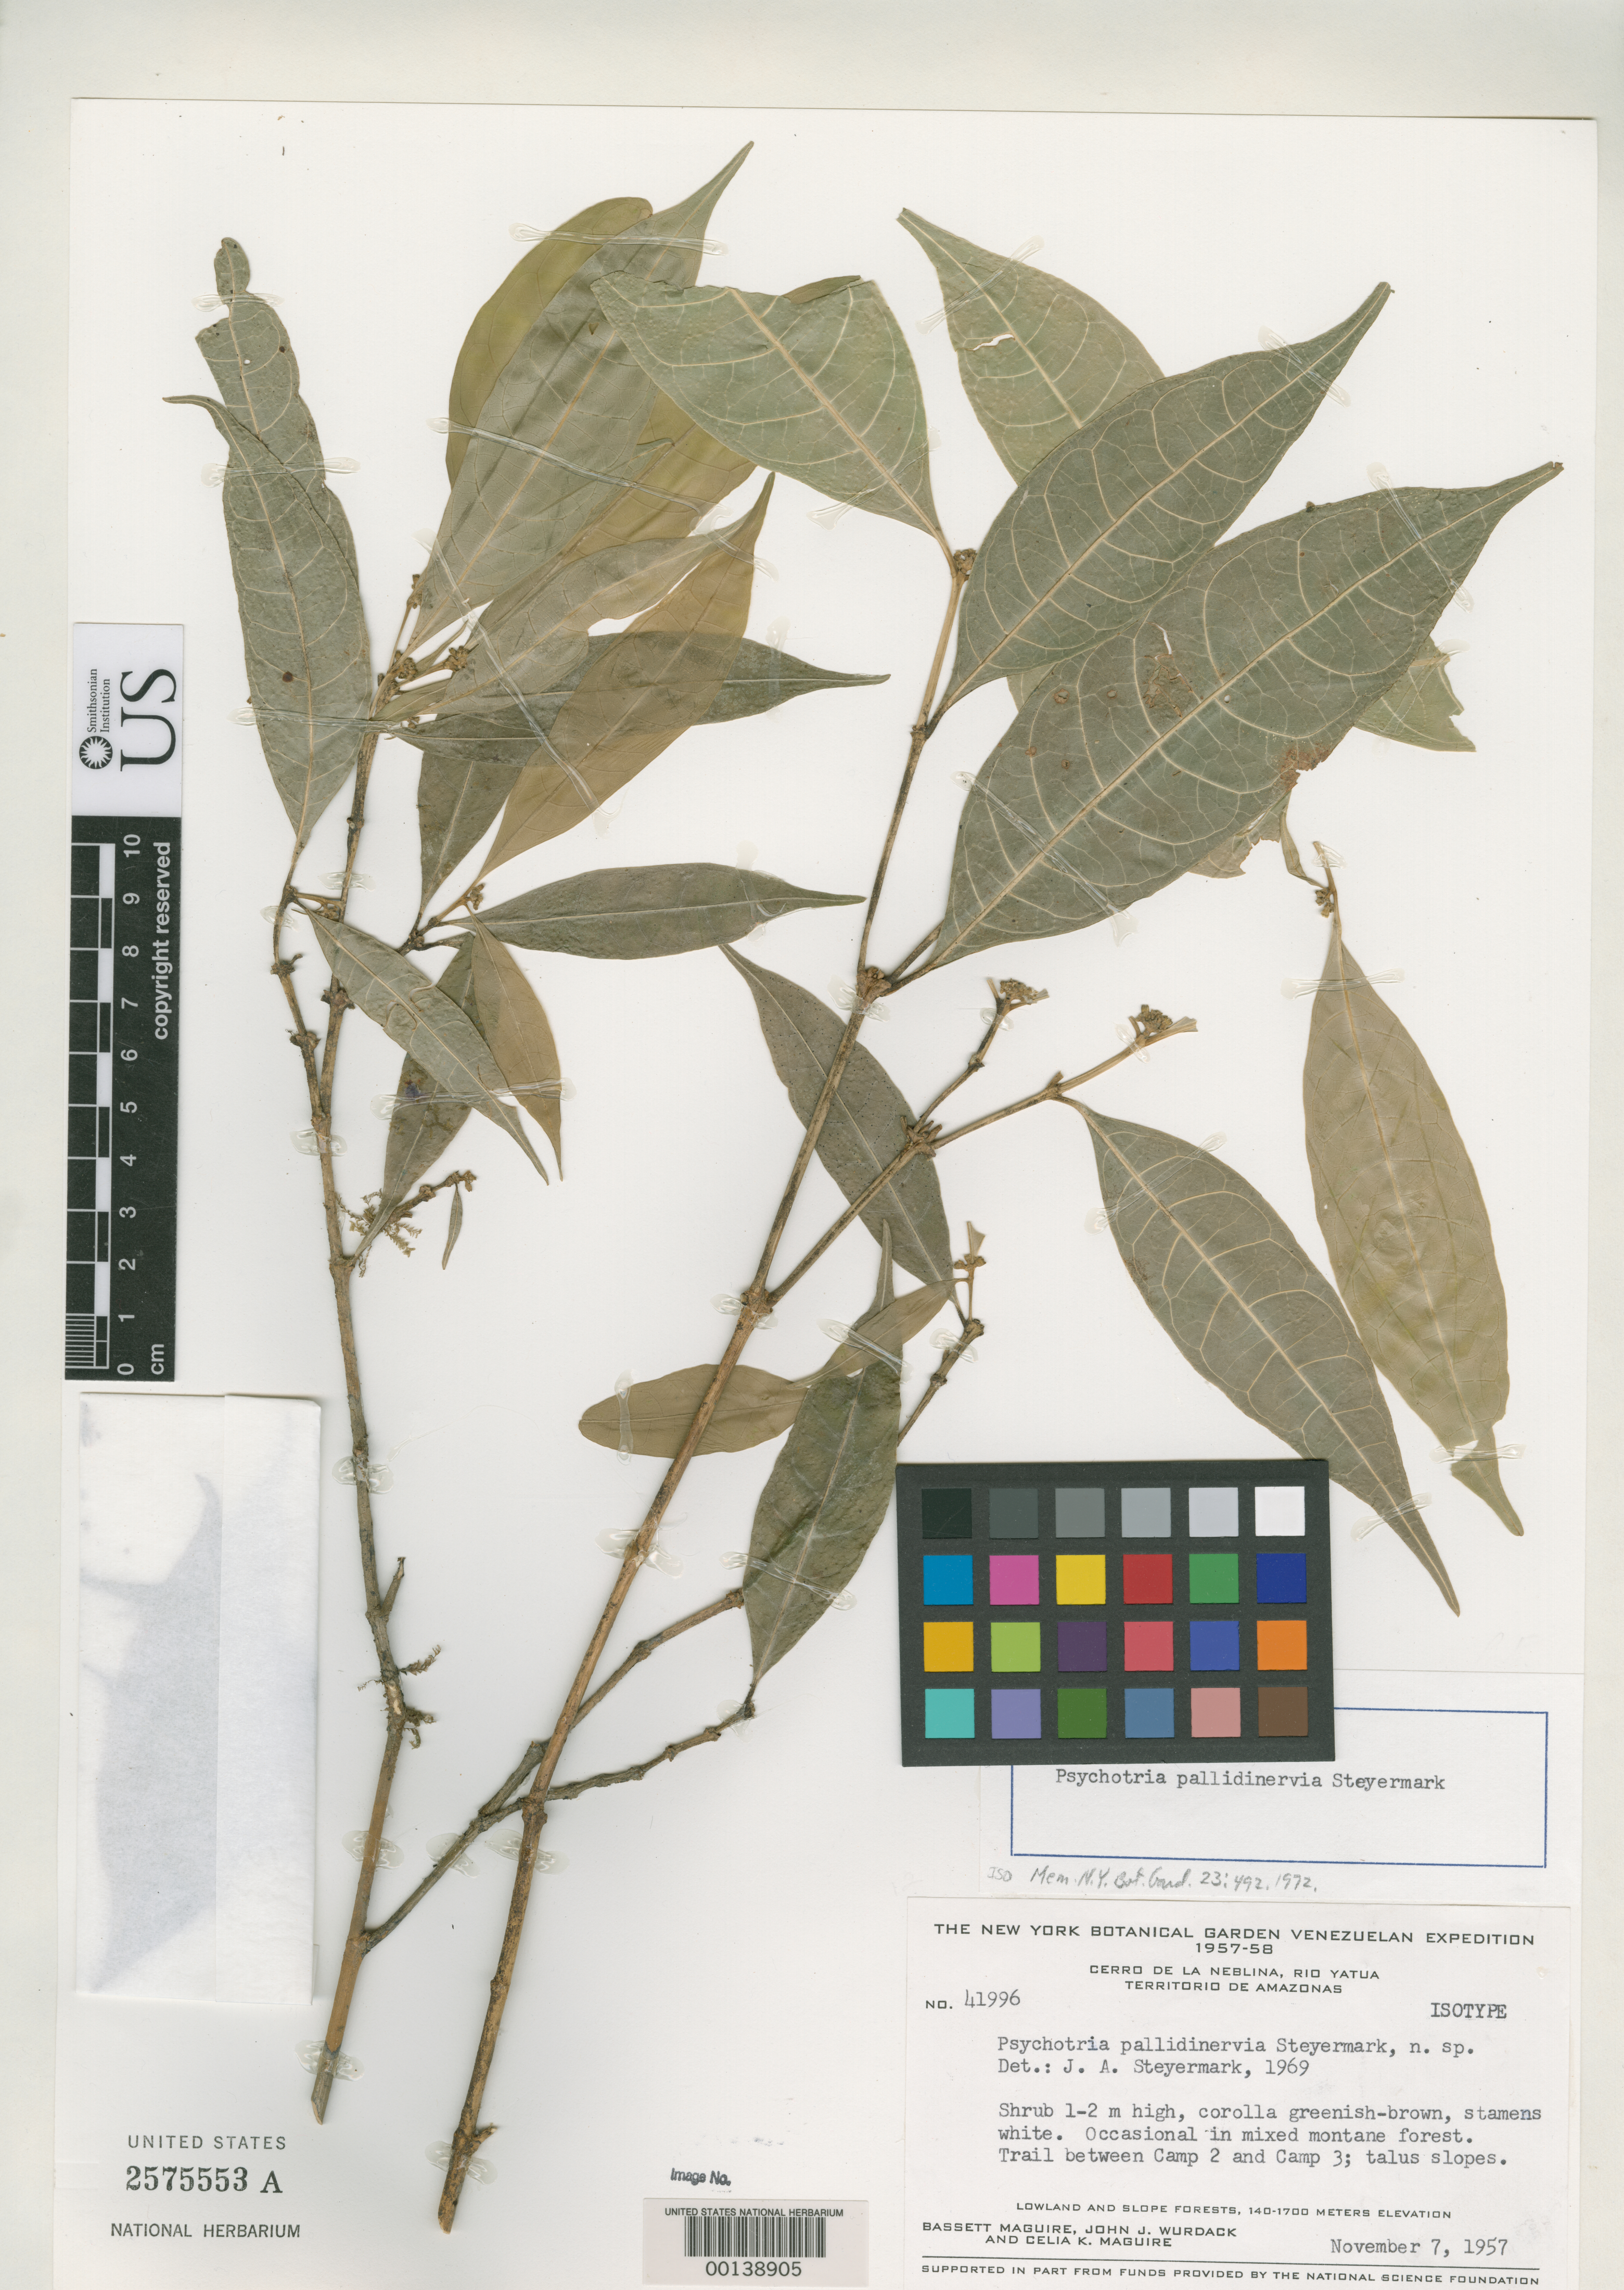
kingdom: Plantae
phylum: Tracheophyta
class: Magnoliopsida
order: Gentianales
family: Rubiaceae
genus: Psychotria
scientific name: Psychotria pallidinervia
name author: Steyerm.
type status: Isotype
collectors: B. Maguire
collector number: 41996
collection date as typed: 07 Nov 1957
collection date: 1957-11-07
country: Venezuela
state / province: Amazonas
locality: Cerro de La Neblina, Rio Yatua, between Camps 2 and 3.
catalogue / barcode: US 2575553A